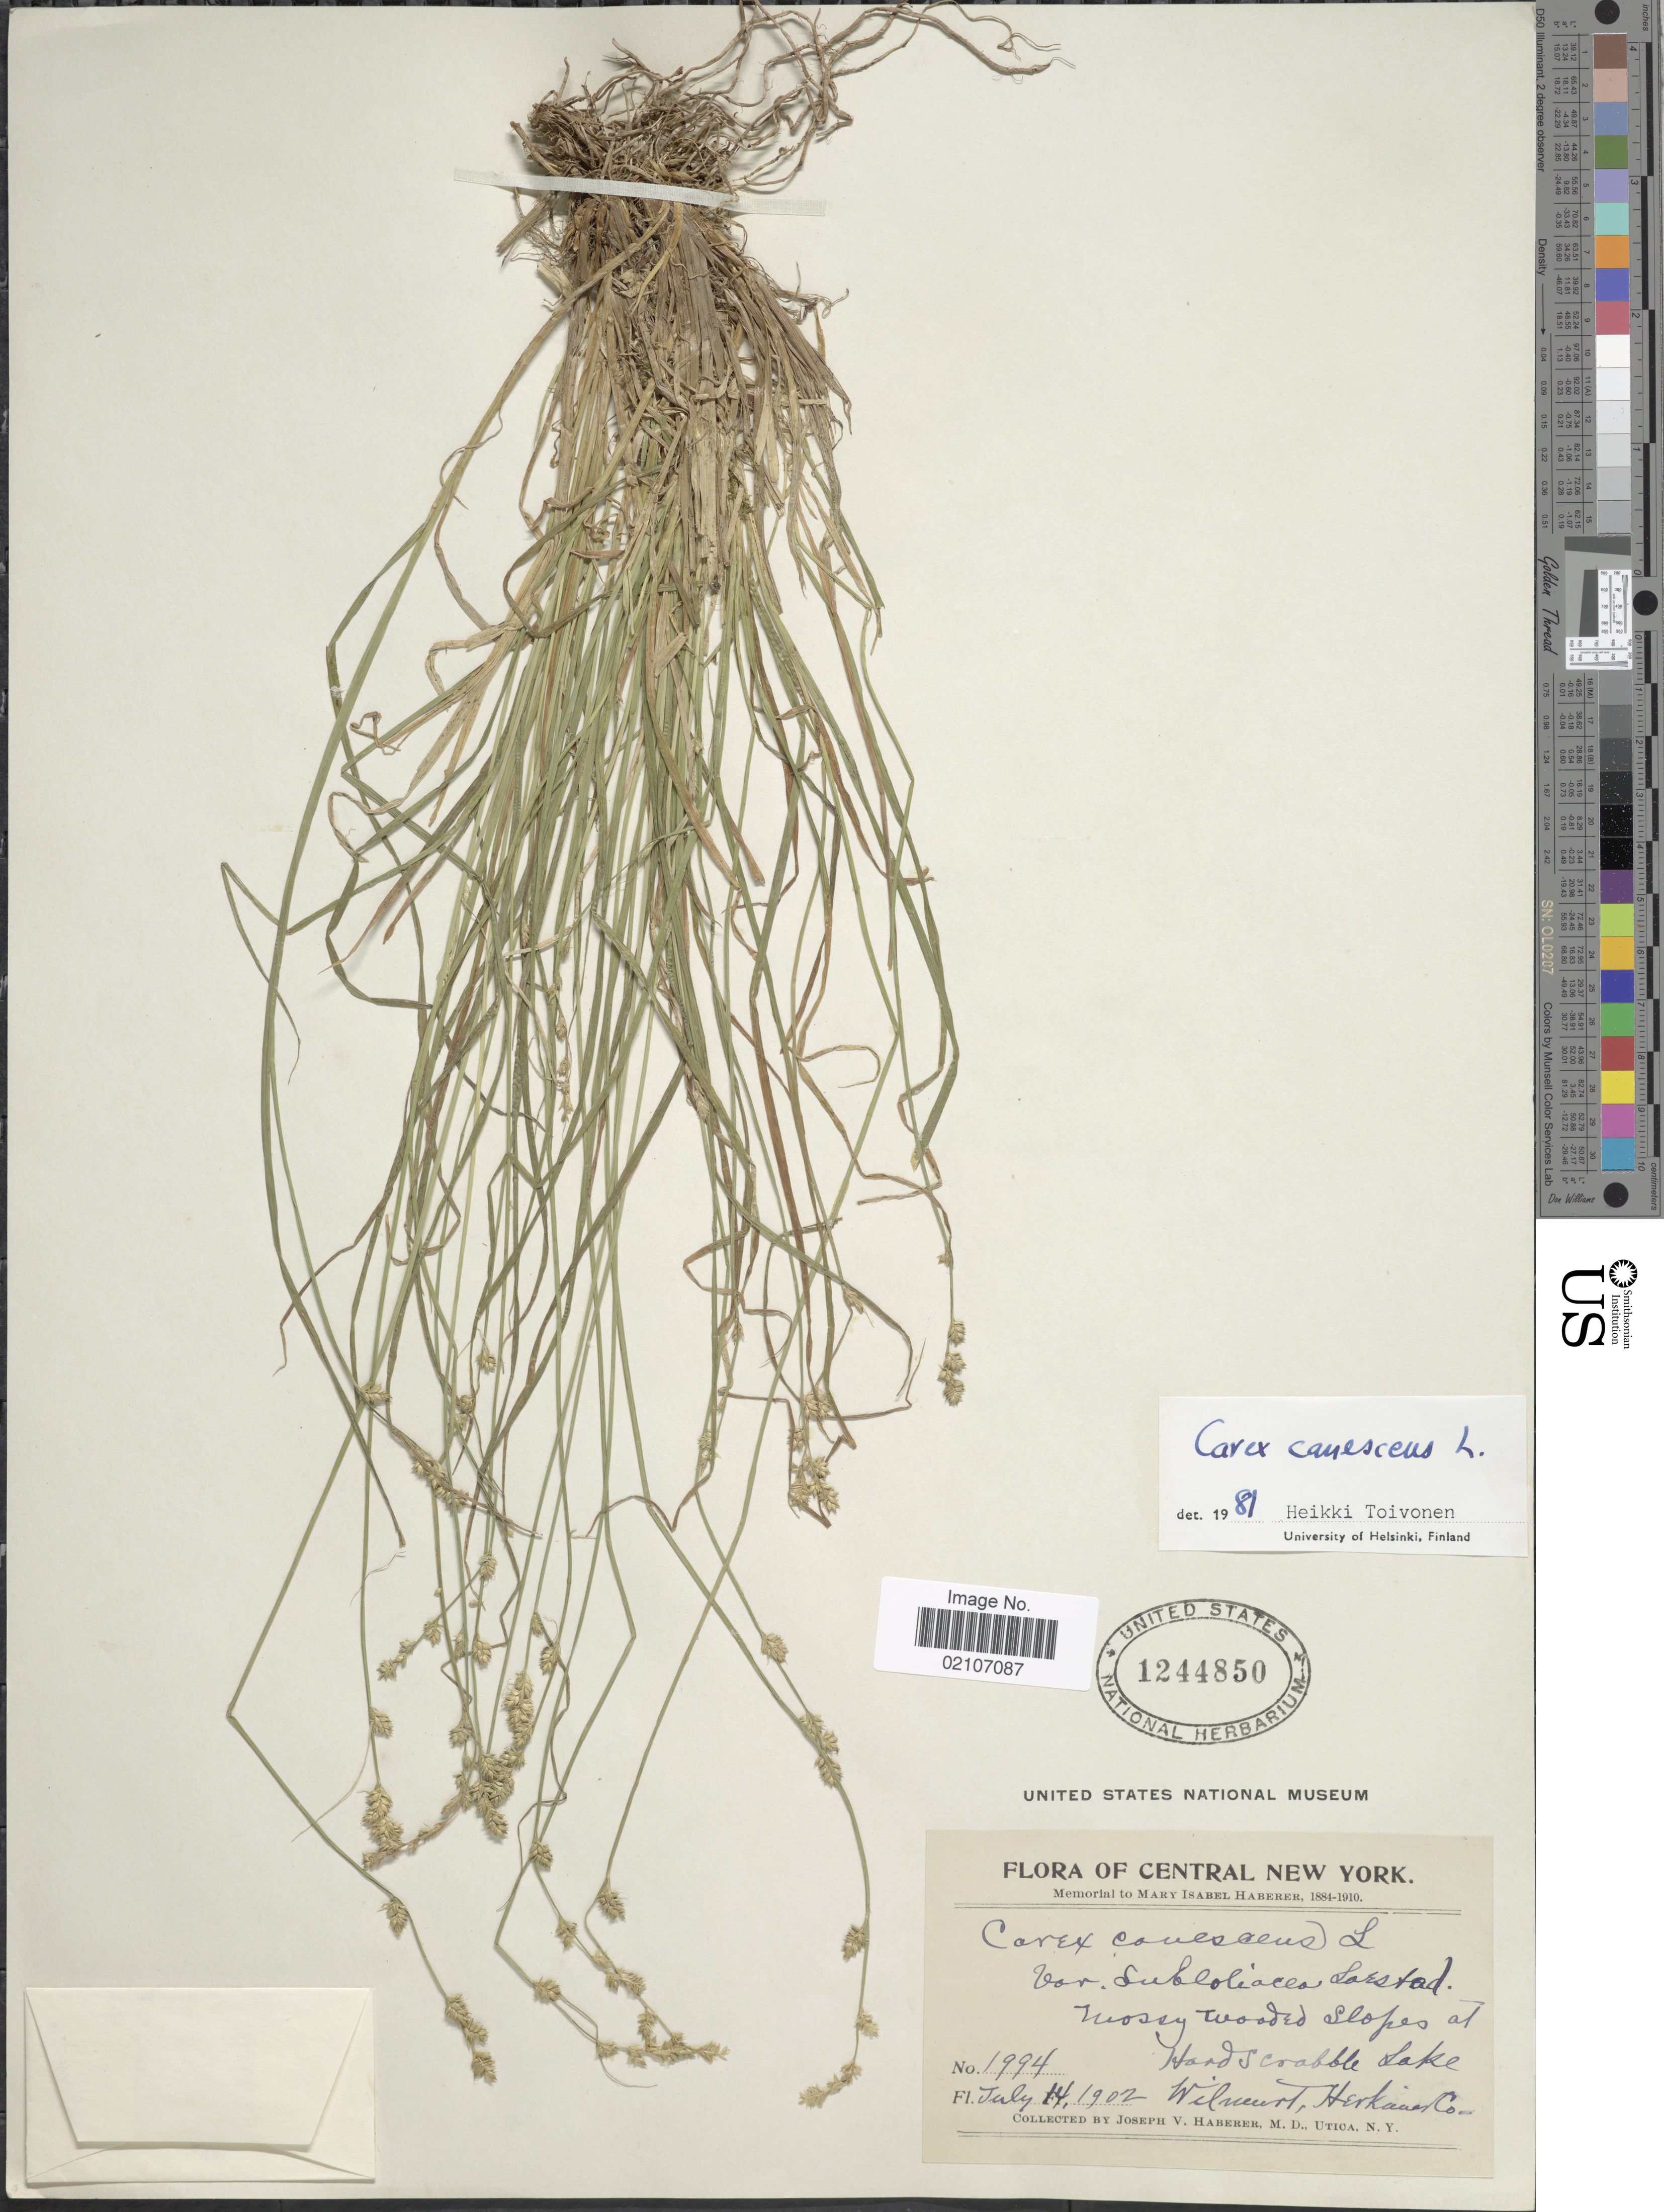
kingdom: Plantae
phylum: Tracheophyta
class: Liliopsida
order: Poales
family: Cyperaceae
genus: Carex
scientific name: Carex canescens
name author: L.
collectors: J. V. Haberer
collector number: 1994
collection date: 1902-07-14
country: United States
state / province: New York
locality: Central New York, Hardscrabble Lake, Wilmurt, Herkimer Co.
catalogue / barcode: US 1244850